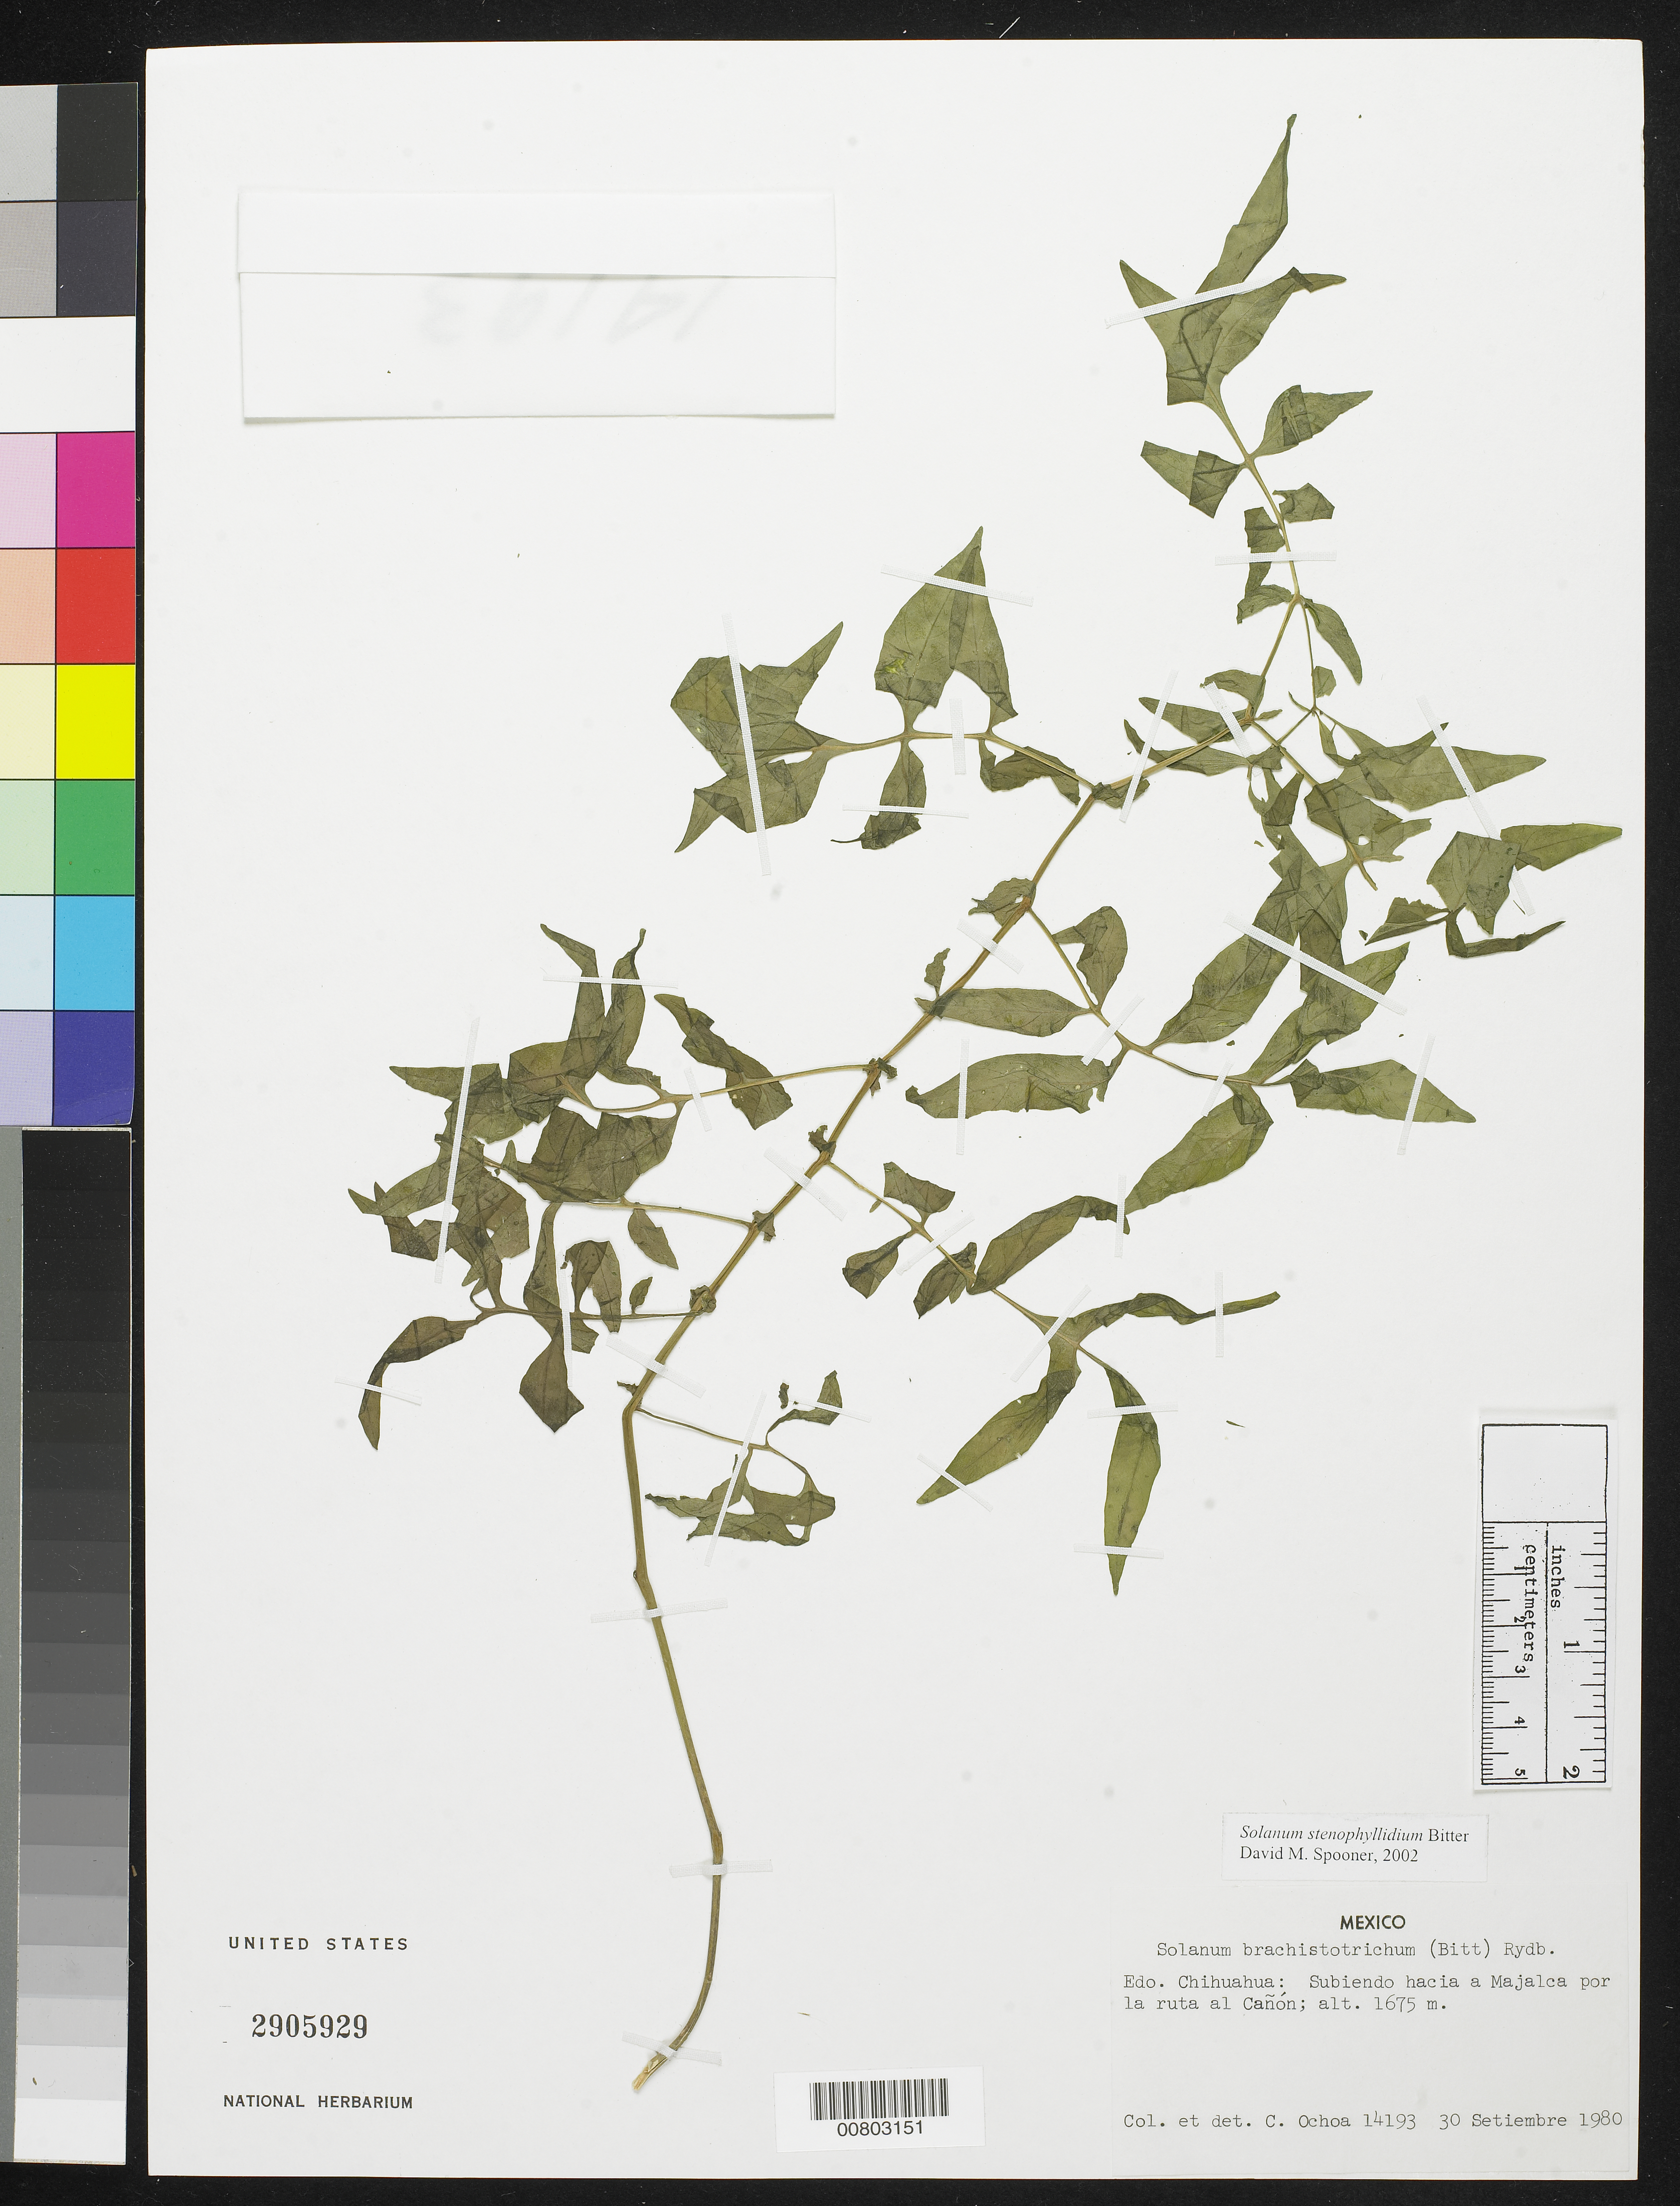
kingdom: Plantae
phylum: Tracheophyta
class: Magnoliopsida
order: Solanales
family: Solanaceae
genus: Solanum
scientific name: Solanum stenophyllidium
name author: Bitter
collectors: C. Ochoa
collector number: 14193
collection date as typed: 30 Sep 1980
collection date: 1980-09-30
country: Mexico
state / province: Chihuahua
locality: Subiendo hacia Majalca por la ruta al Cañon.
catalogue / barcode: US 2905929